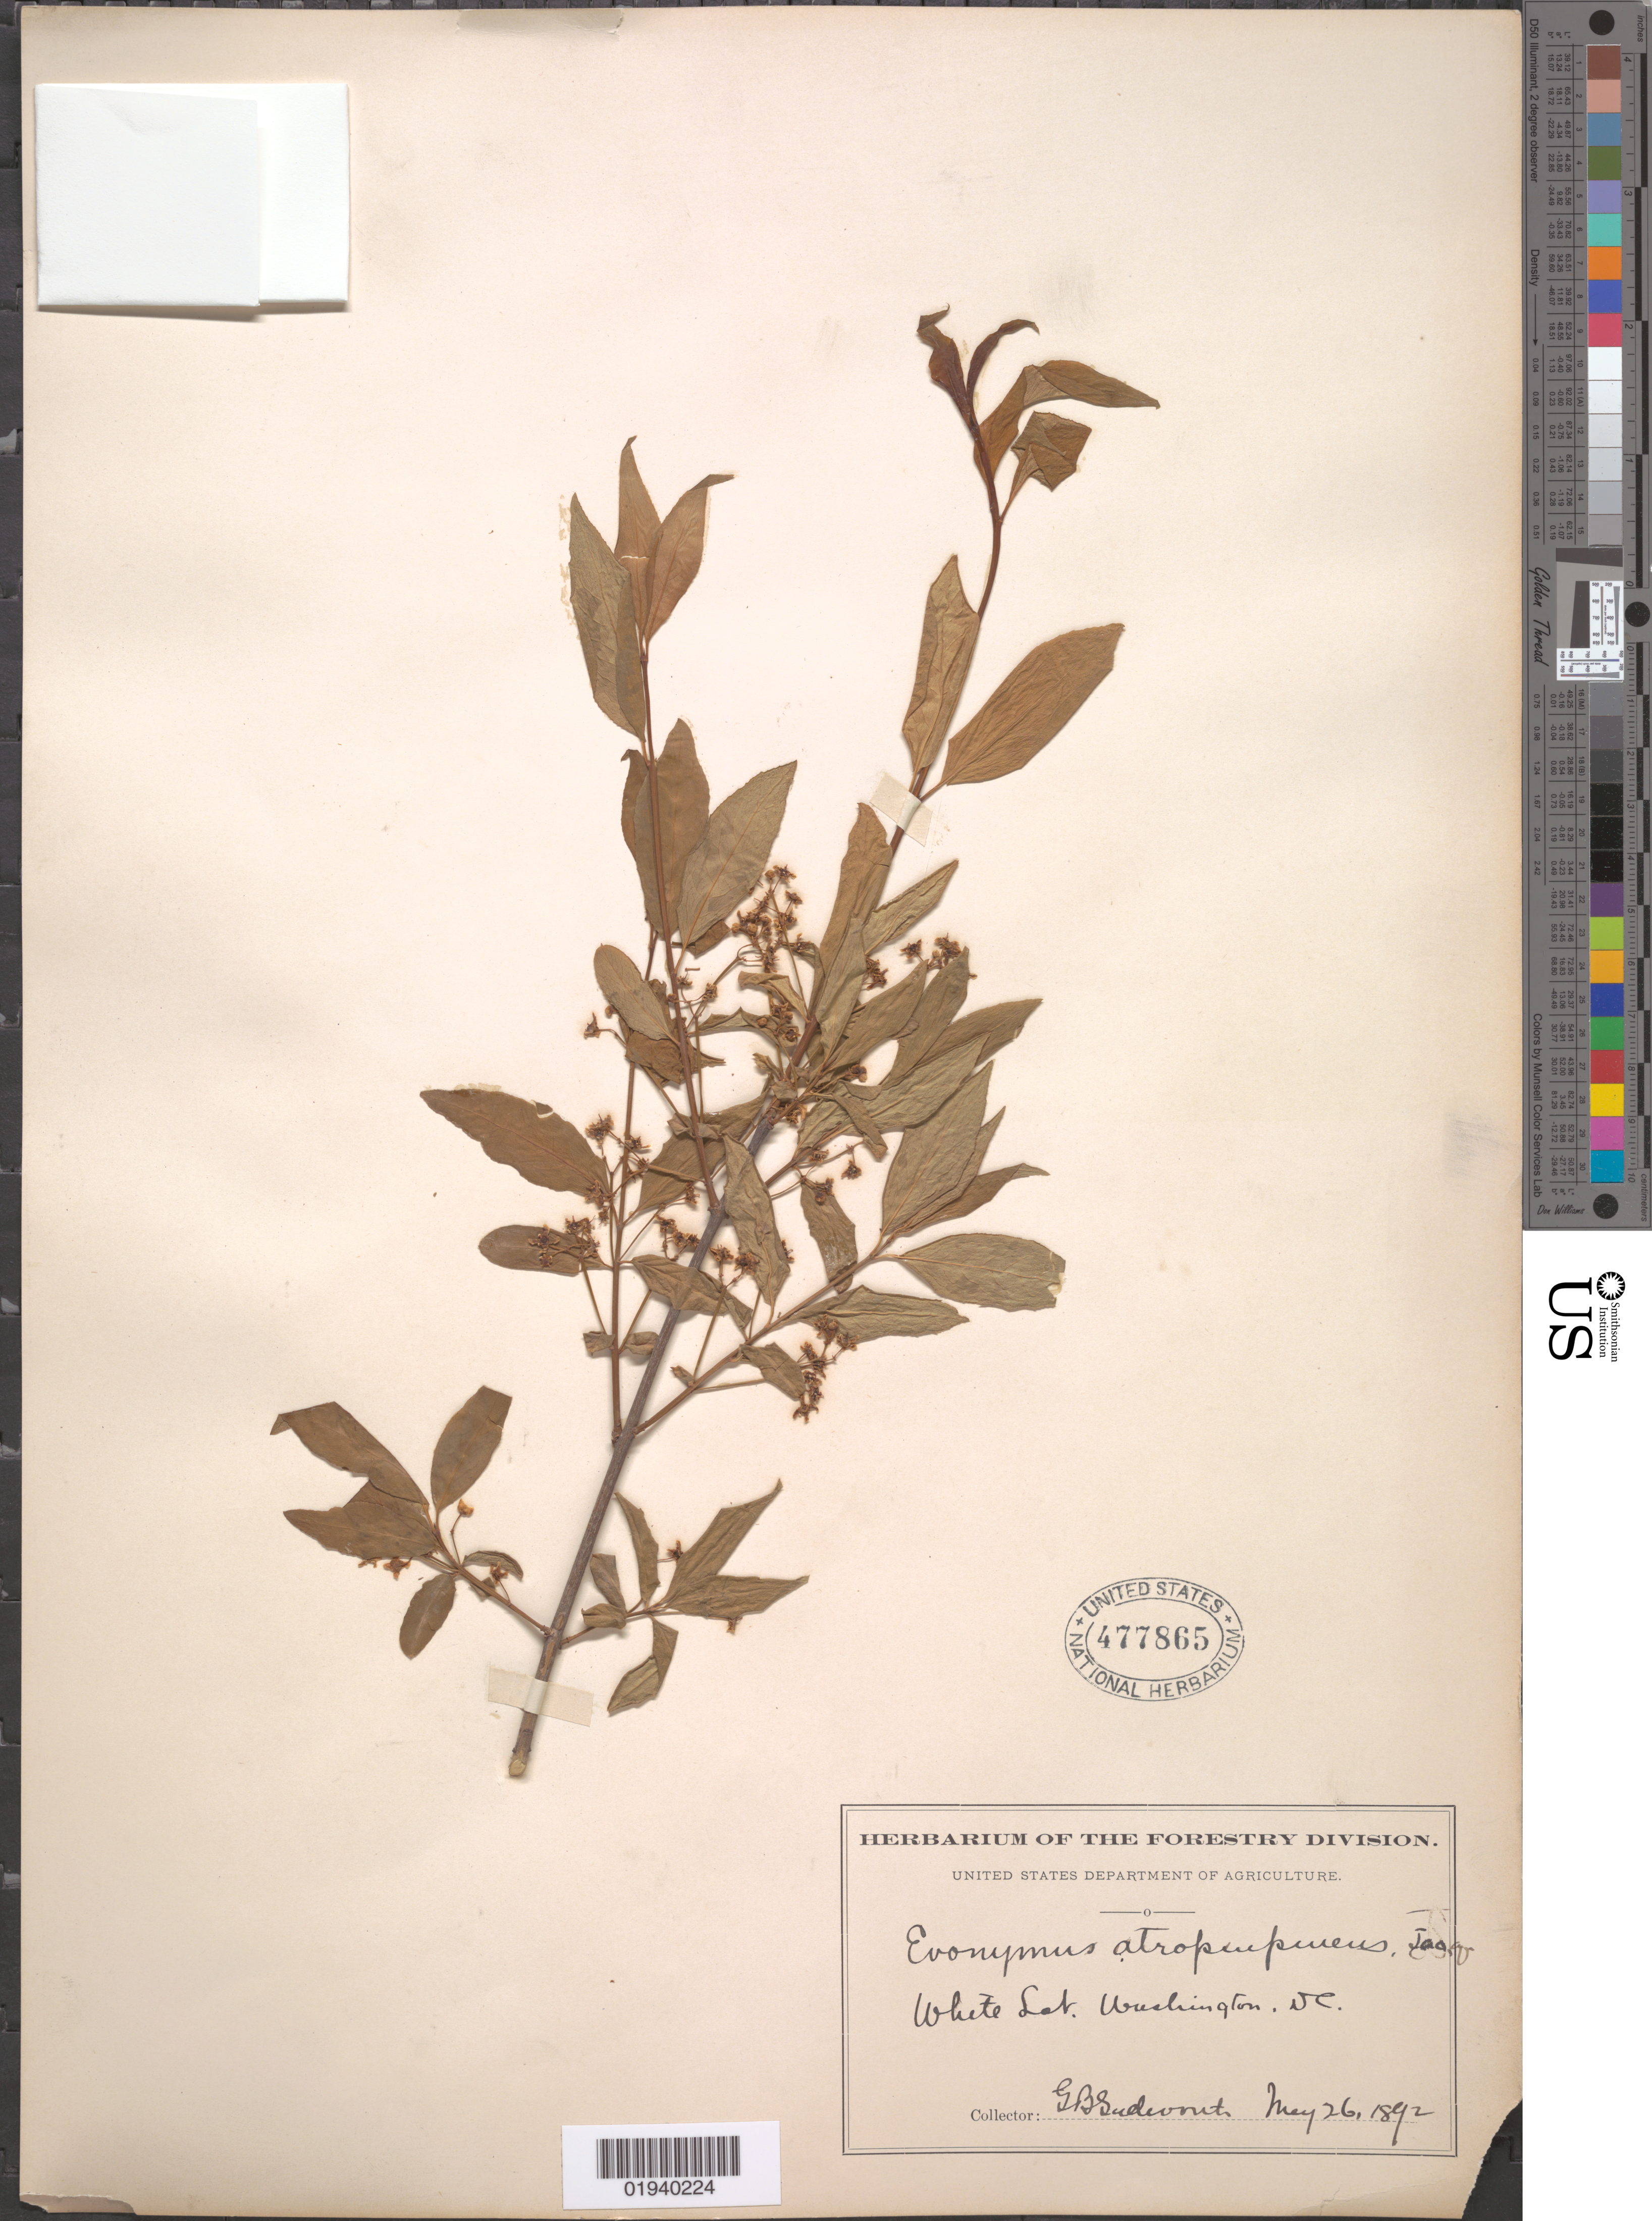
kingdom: Plantae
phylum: Tracheophyta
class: Magnoliopsida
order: Celastrales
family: Celastraceae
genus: Euonymus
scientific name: Euonymus atropurpureus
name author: Jacq.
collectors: G. B. Sudworth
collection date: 1892-05-26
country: United States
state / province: District of Columbia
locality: White Lab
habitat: Cultivated.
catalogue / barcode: US 477865